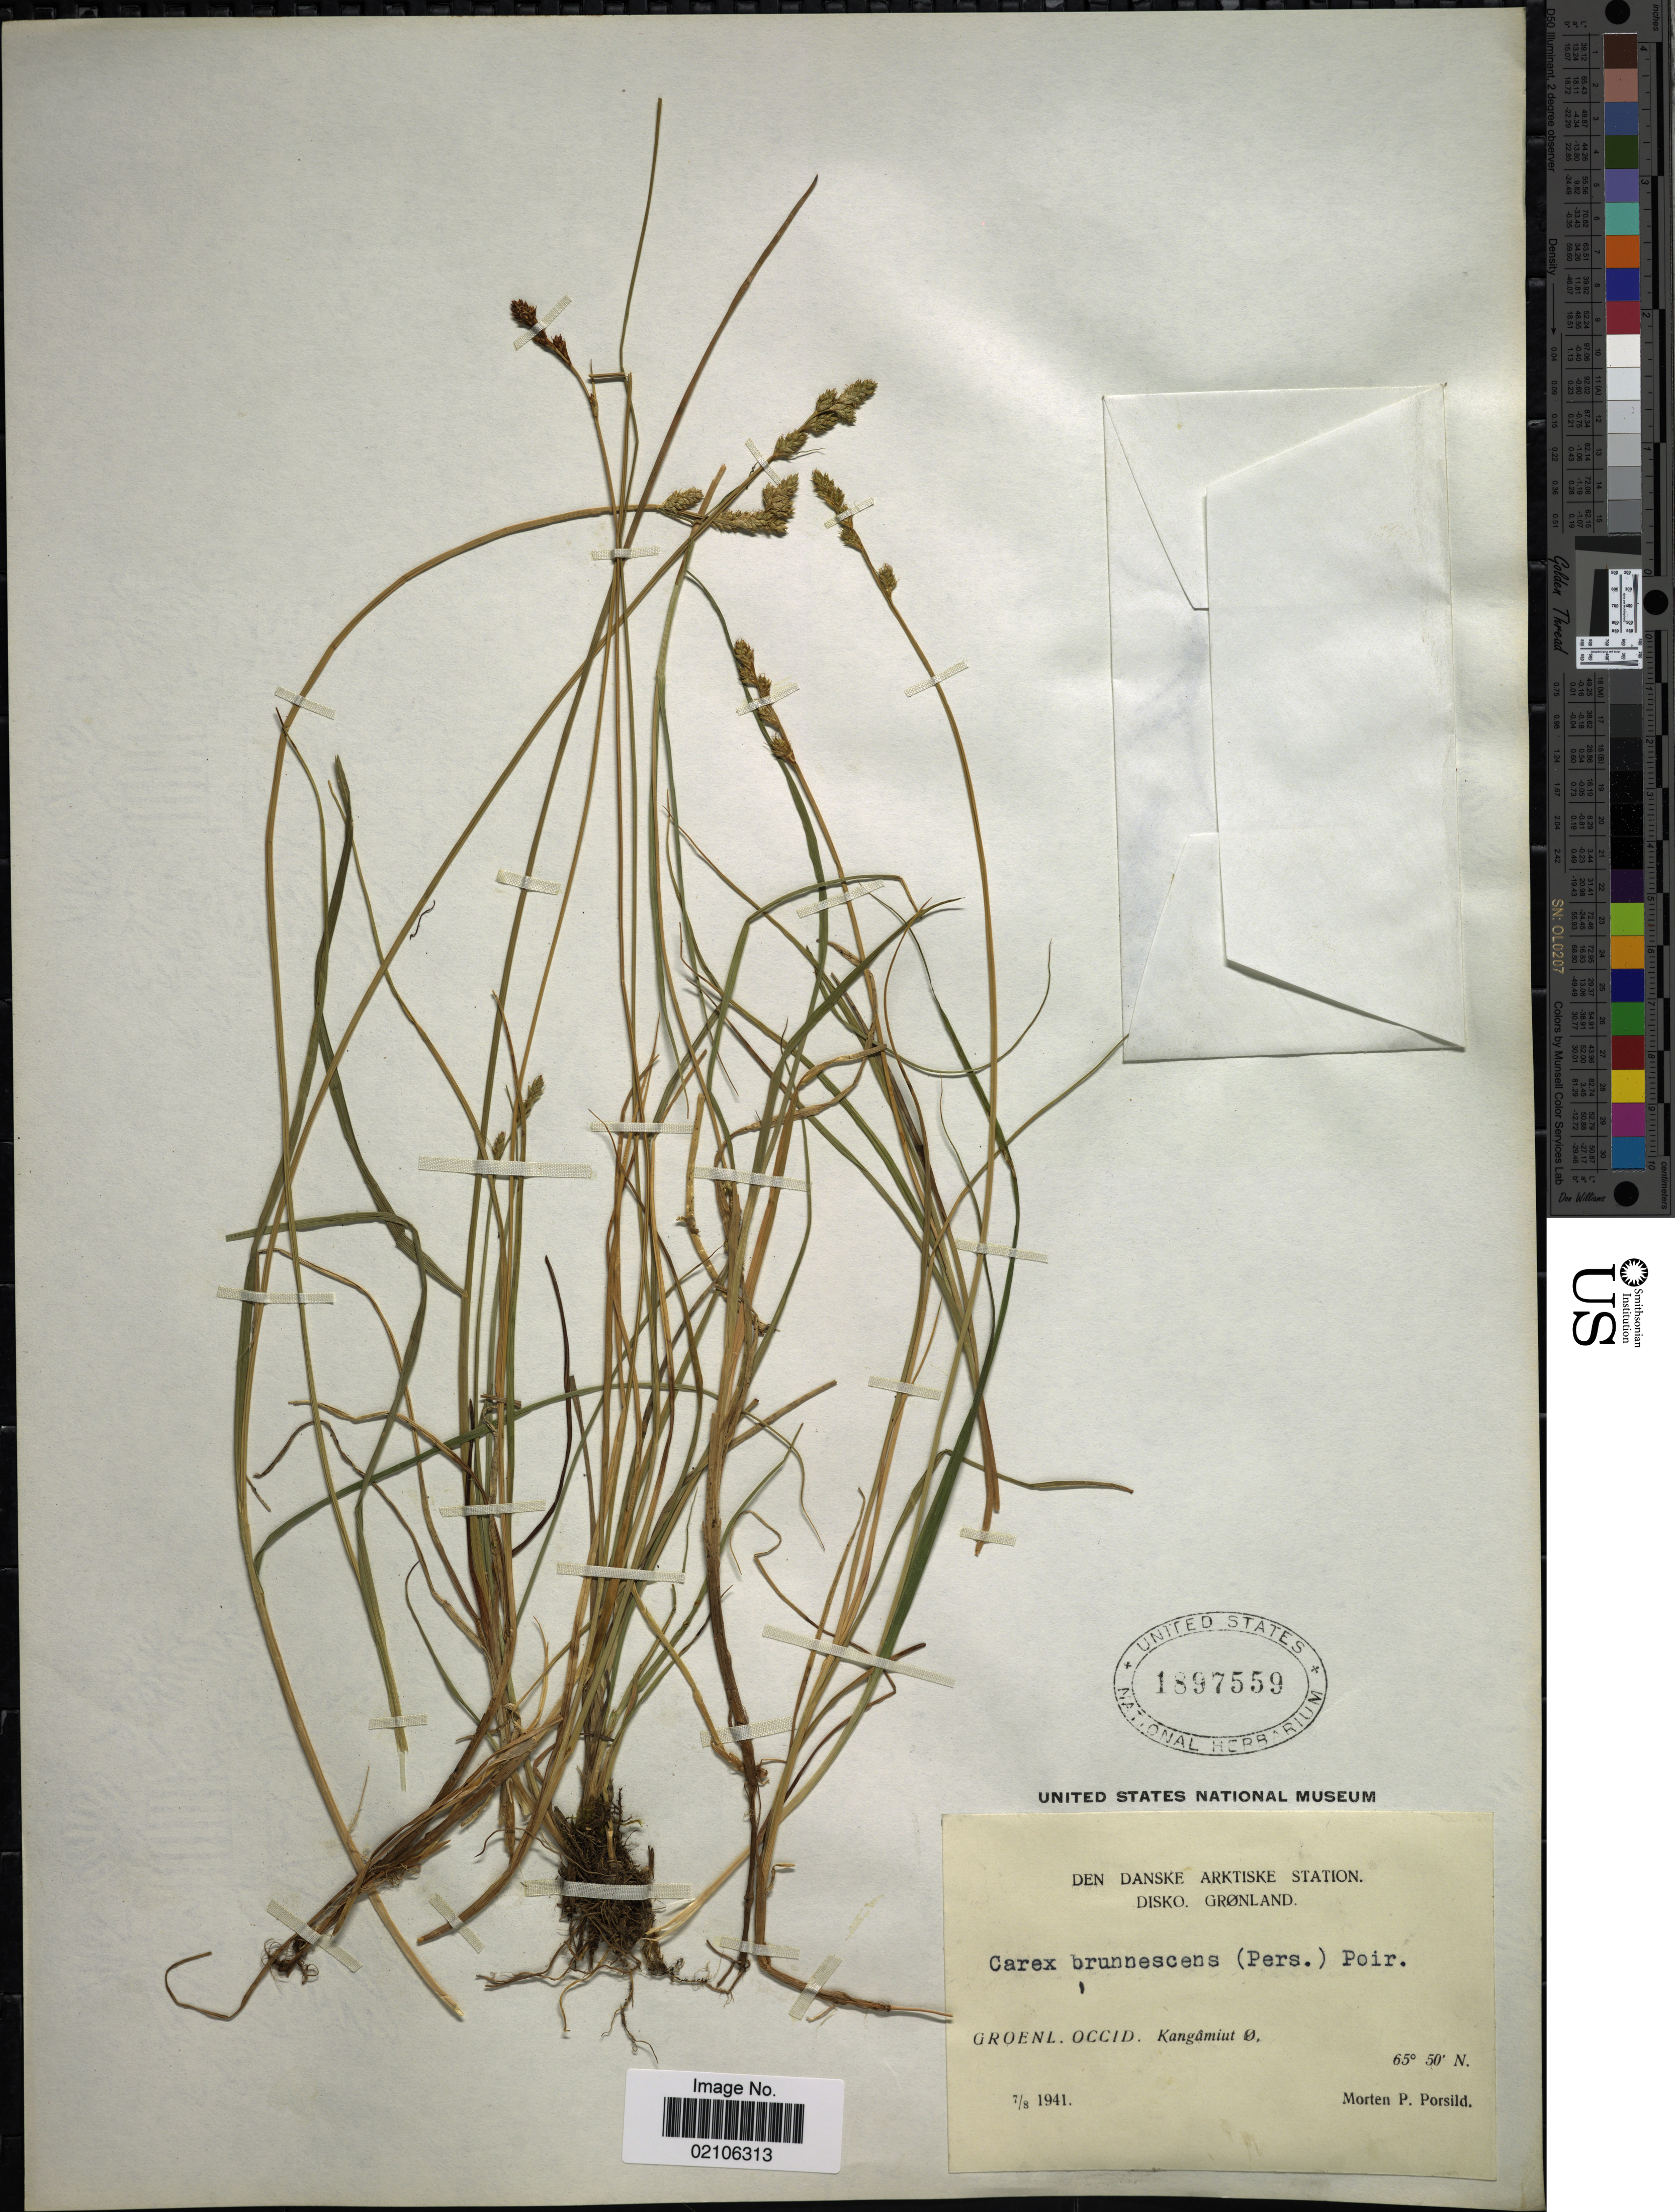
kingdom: Plantae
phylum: Tracheophyta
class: Liliopsida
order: Poales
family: Cyperaceae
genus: Carex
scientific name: Carex brunnescens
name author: (Pers.) Poir.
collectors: M. P. Porsild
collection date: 1941-08-07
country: Greenland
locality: Den Danske, Arktiske Station, Disko, Gronland, Groenl. Occid., Kangamiut O.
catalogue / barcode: US 1897559